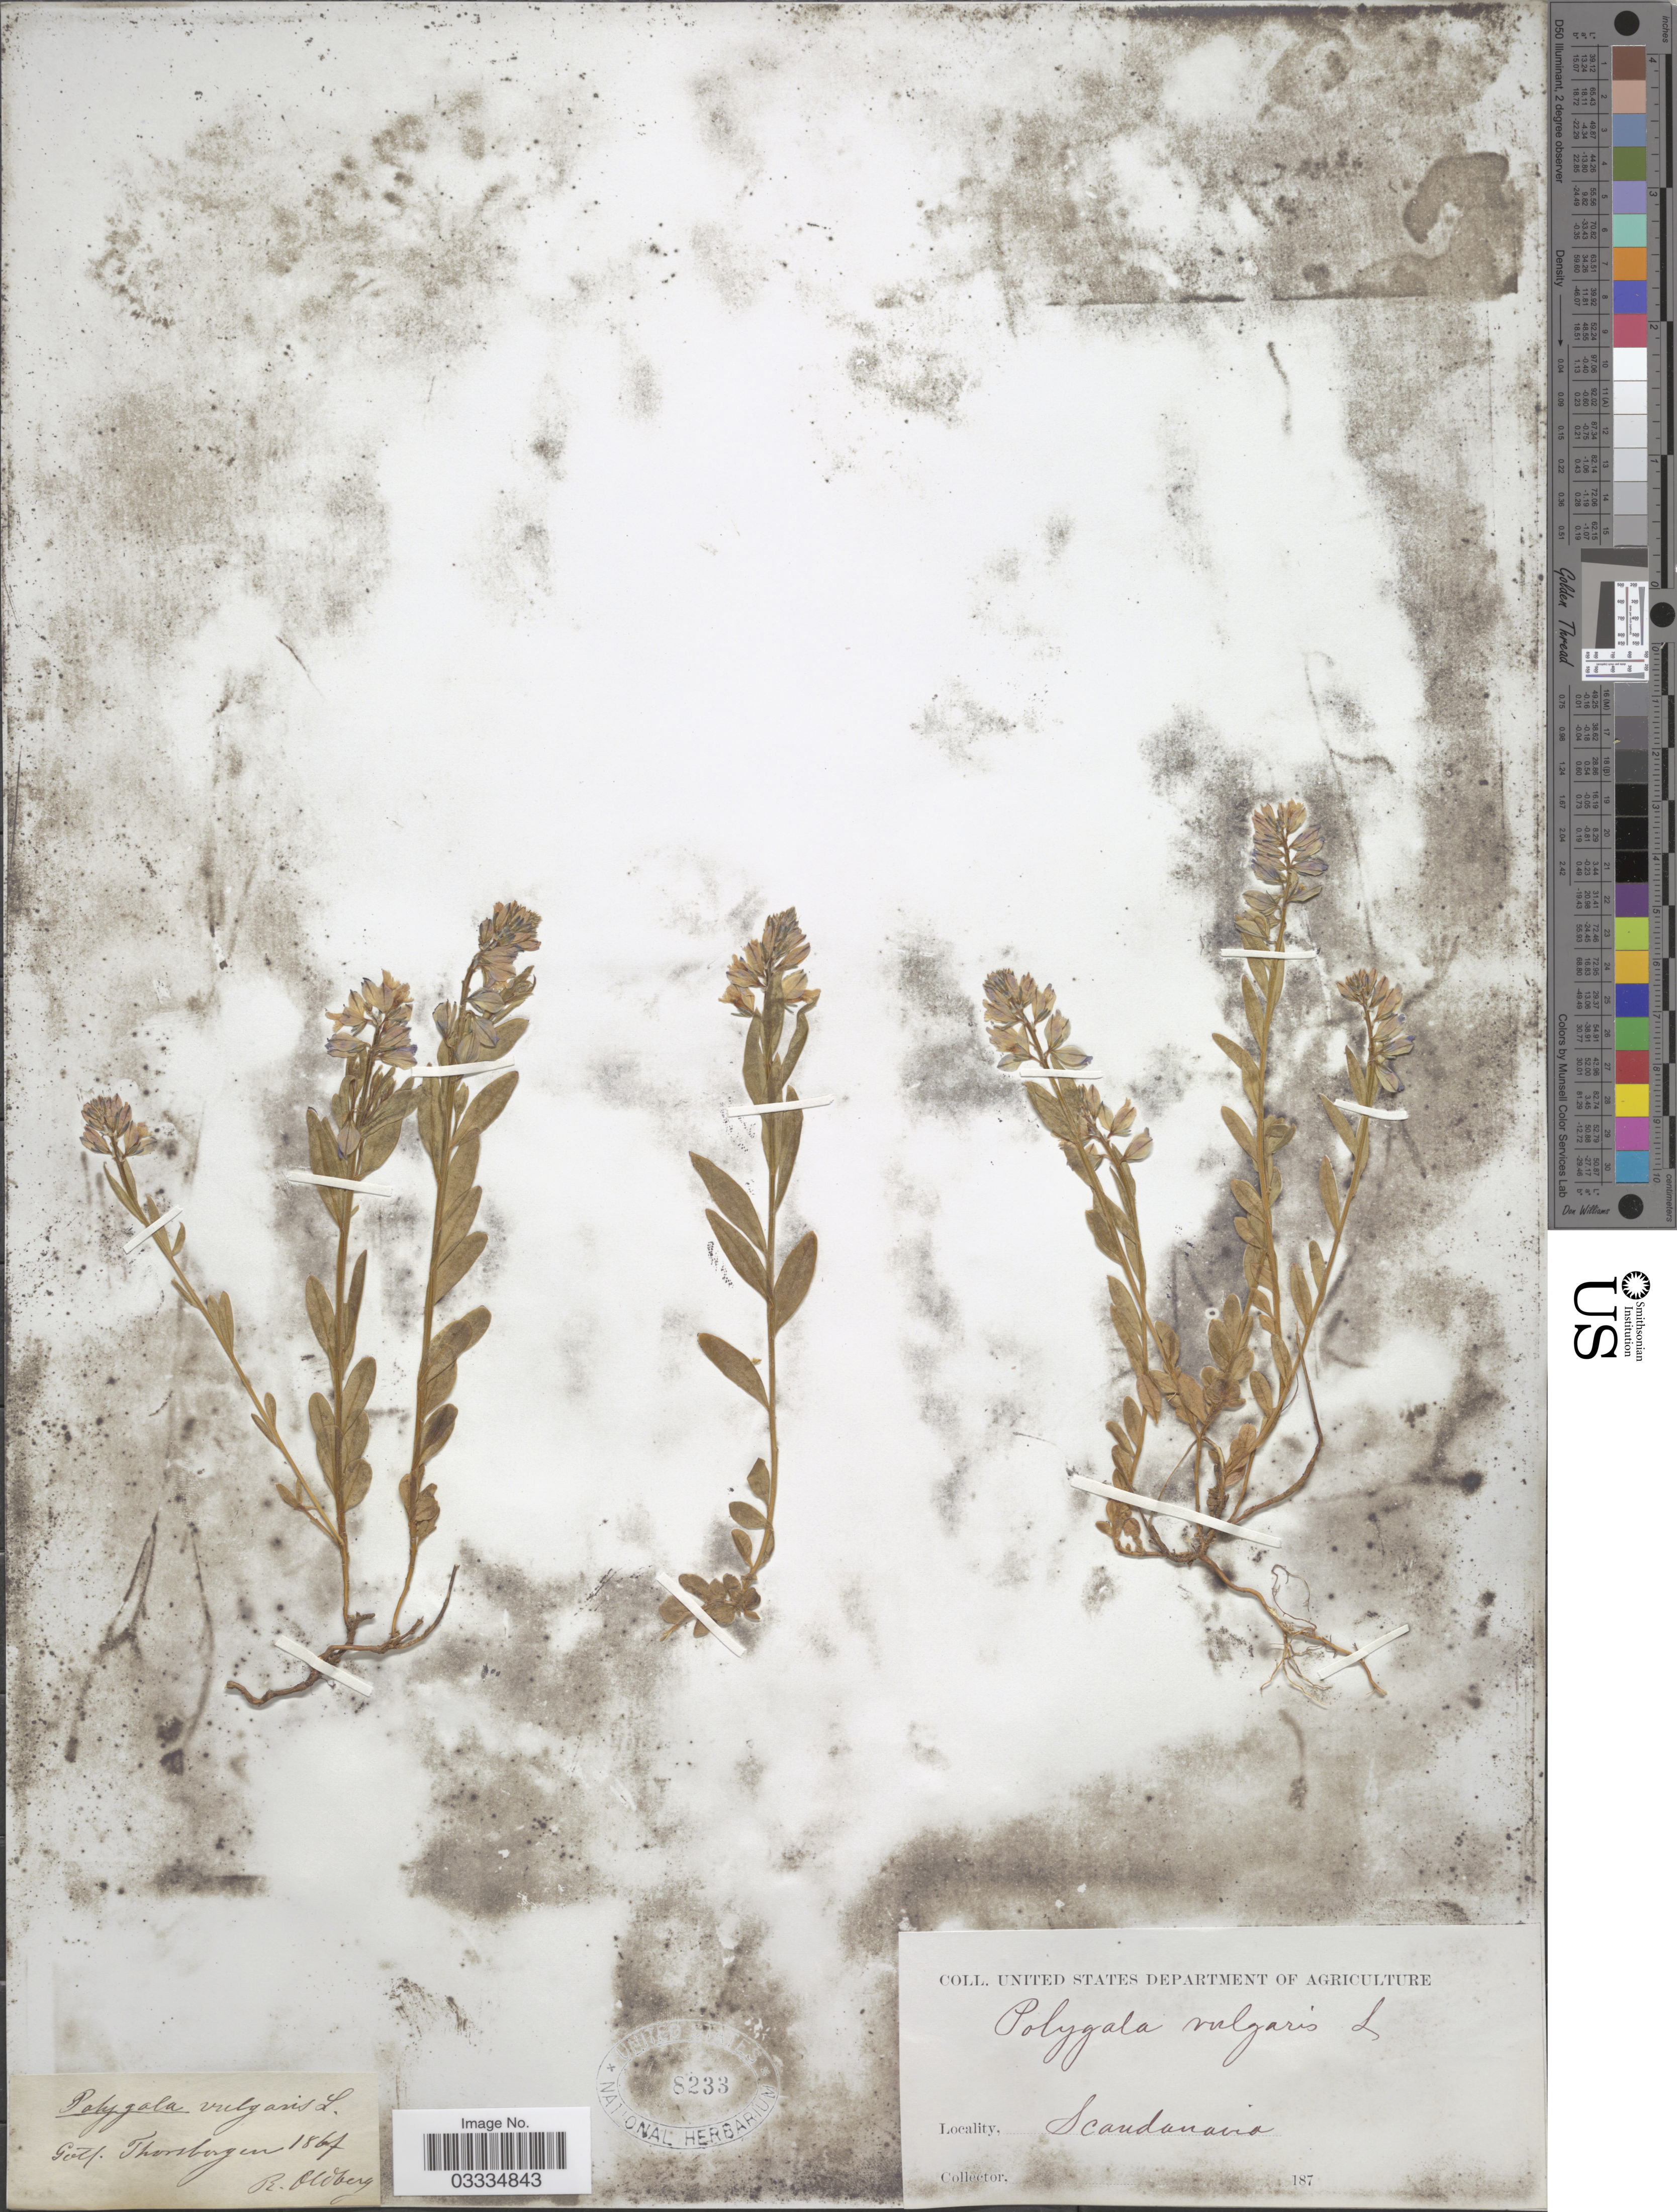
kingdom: Plantae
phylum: Tracheophyta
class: Magnoliopsida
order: Fabales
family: Polygalaceae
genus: Polygala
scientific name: Polygala vulgaris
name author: L.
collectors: R. Oldberg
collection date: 1867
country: Sweden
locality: Gotl. Thorsbergen. Scandanavia.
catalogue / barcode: US 8233